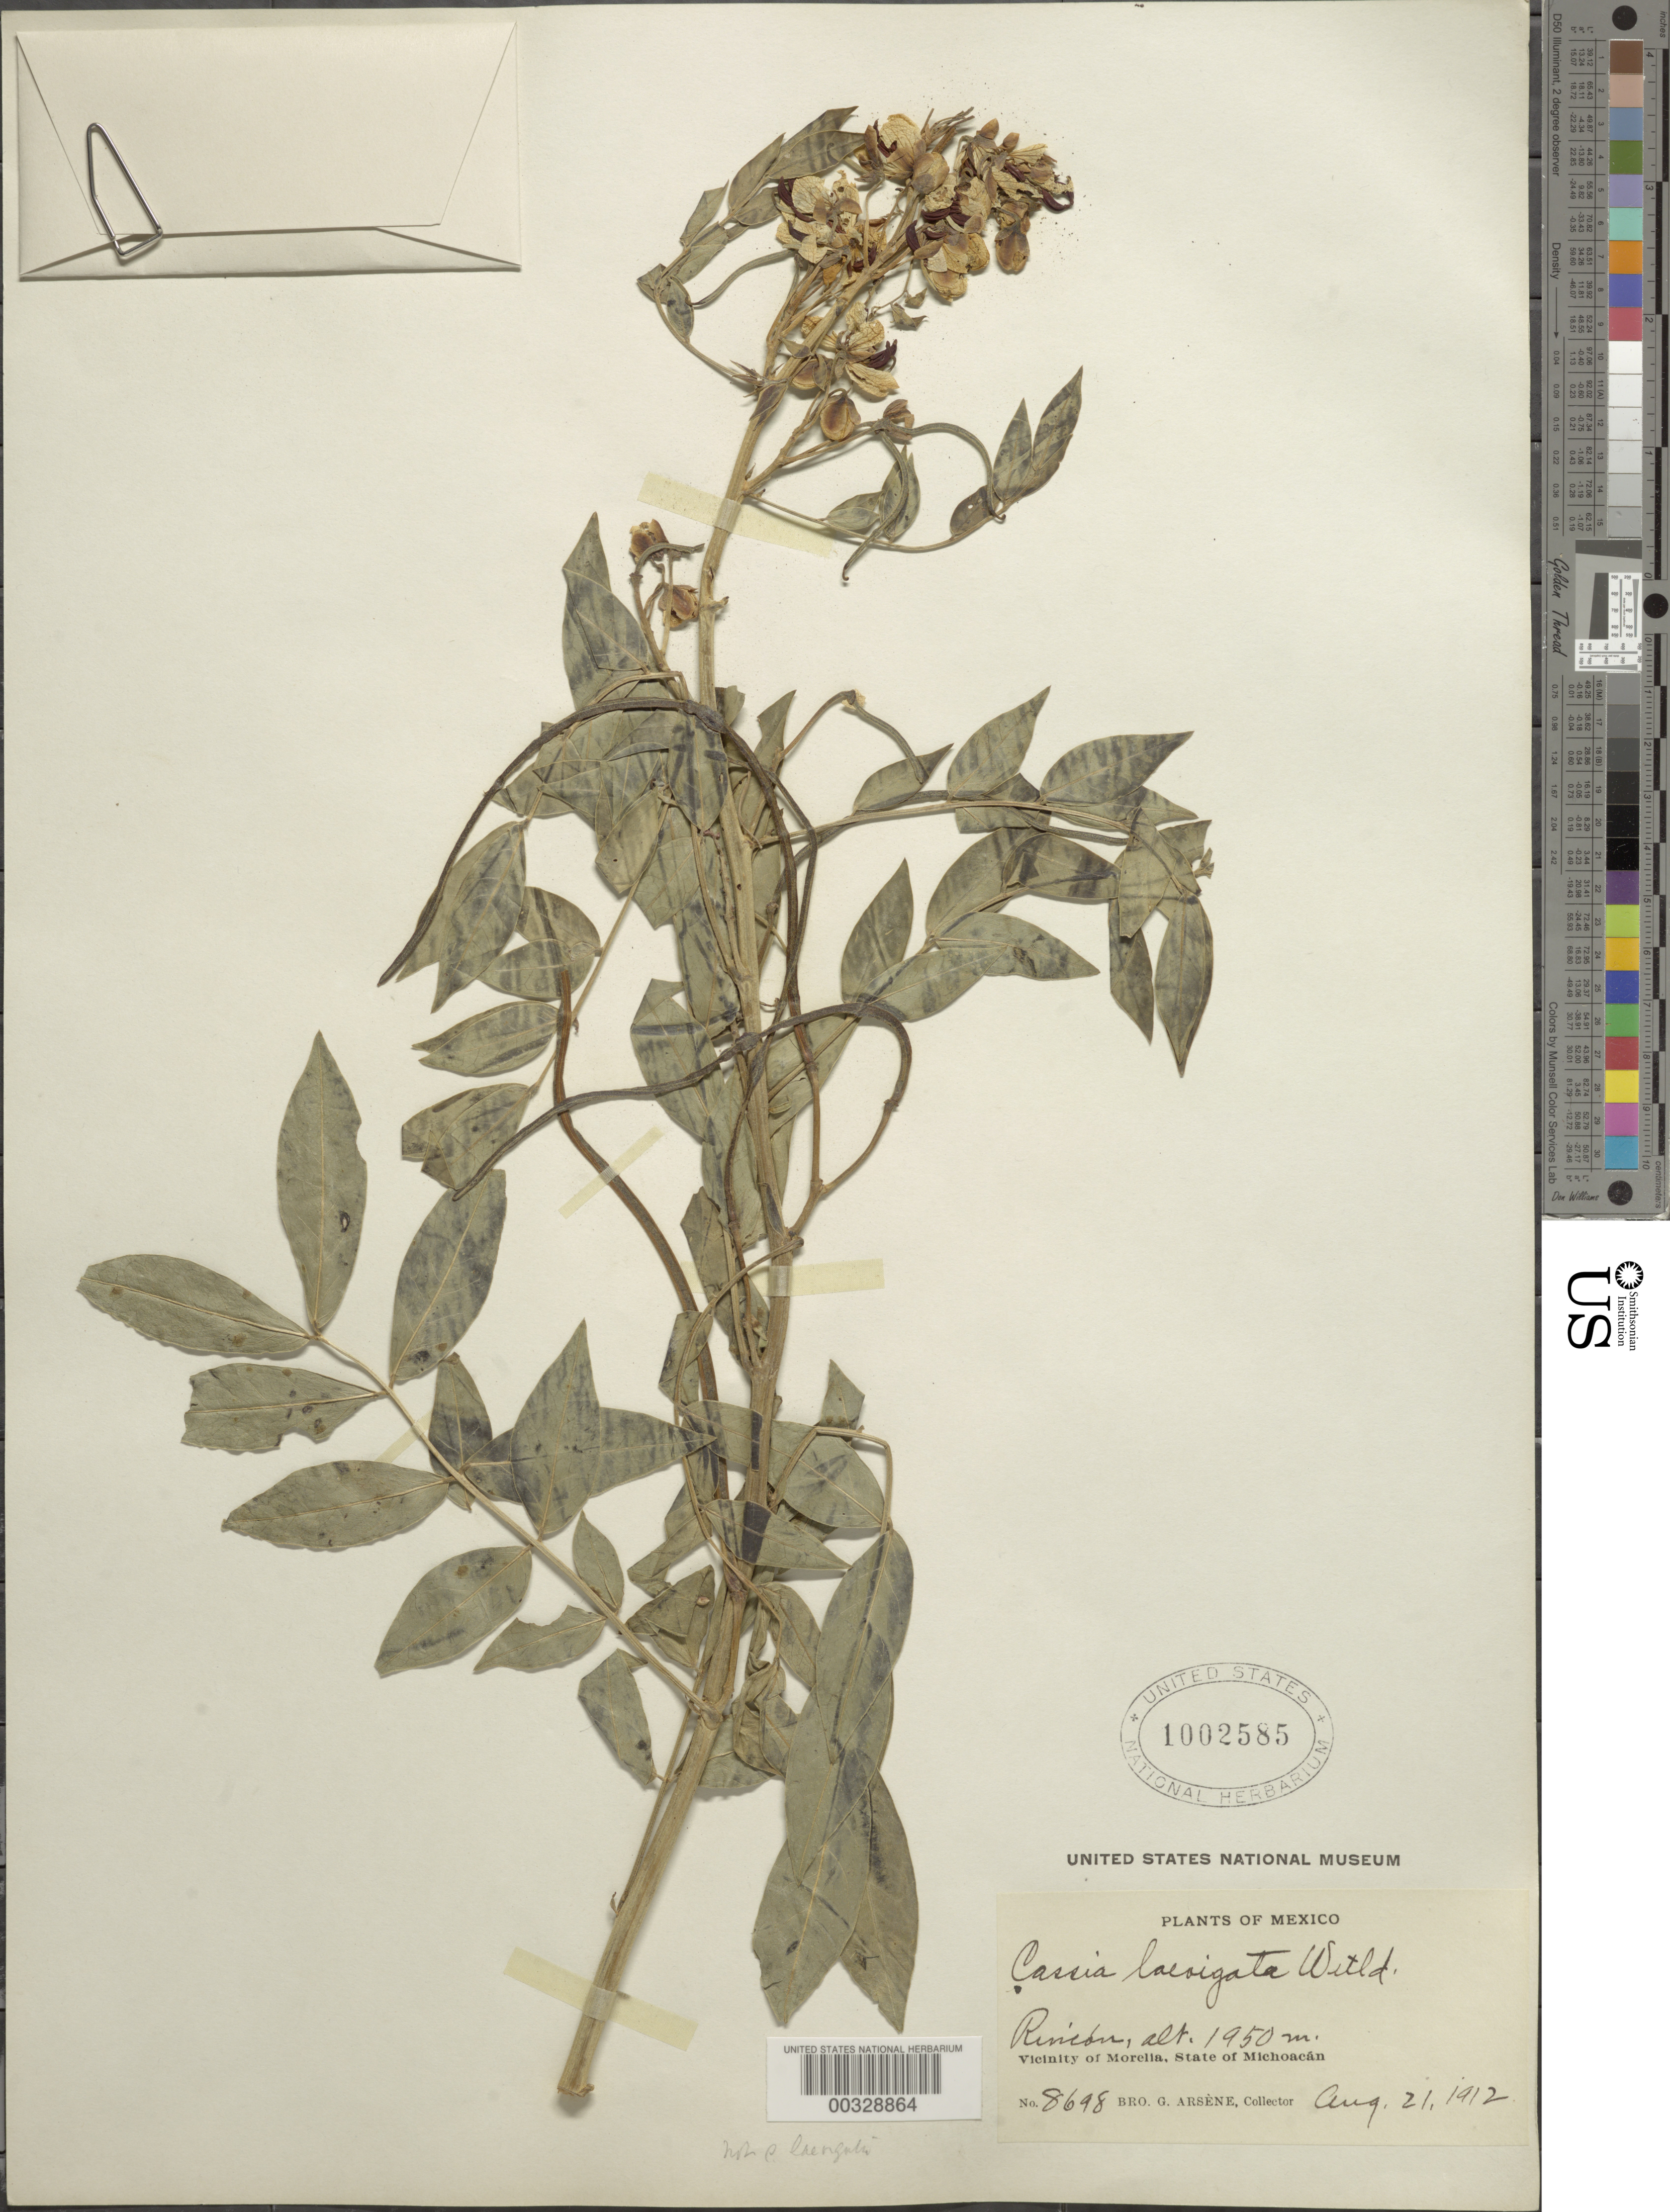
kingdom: Plantae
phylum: Tracheophyta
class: Magnoliopsida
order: Fabales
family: Fabaceae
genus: Senna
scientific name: Senna hirsuta var. leptocarpa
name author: (Benth.) H.S. Irwin & Barneby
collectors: Bro. G. Arsène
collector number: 8698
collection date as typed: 21 Aug 1912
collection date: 1912-08-21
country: Mexico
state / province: Michoacán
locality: Rincon, vicinity of Morelia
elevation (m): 1950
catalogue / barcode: US 1002585